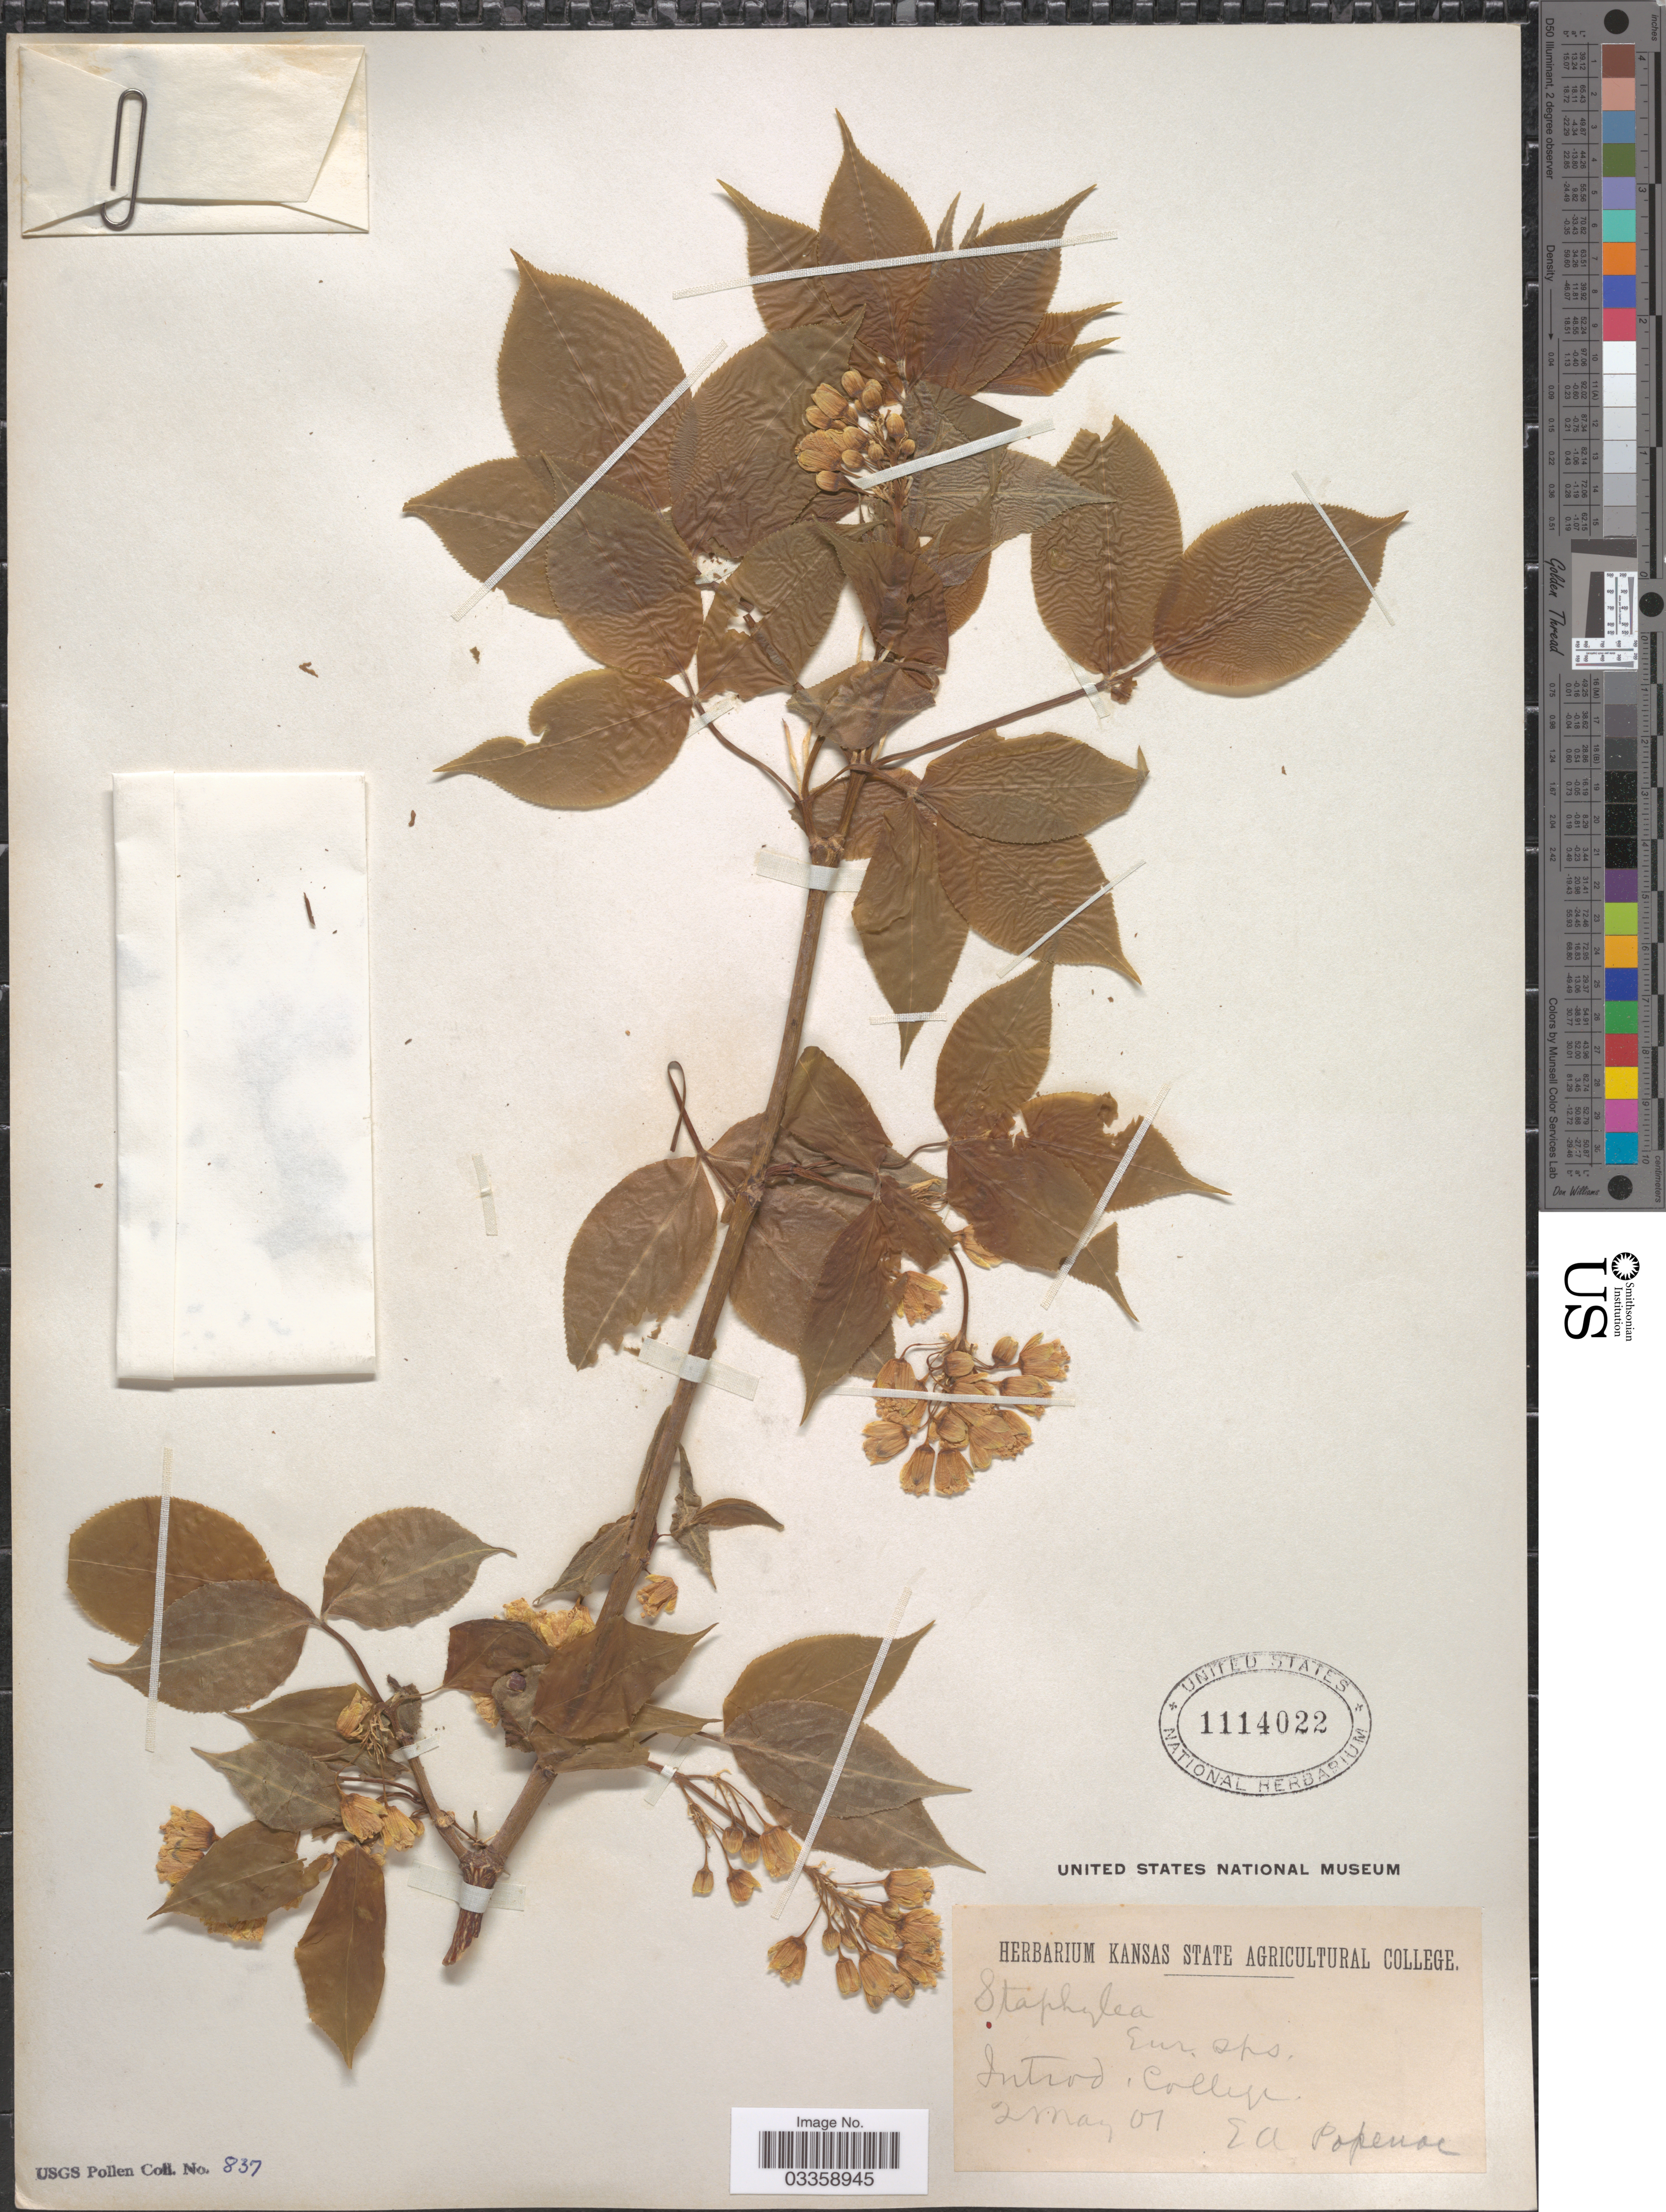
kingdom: Plantae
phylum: Tracheophyta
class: Magnoliopsida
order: Crossosomatales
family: Staphyleaceae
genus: Staphylea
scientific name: Staphylea sp.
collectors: E. A. Popenoe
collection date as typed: Transcribed d/m/y: 2/5/1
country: United States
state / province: Kansas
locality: Introd. College.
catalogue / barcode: US 1114022